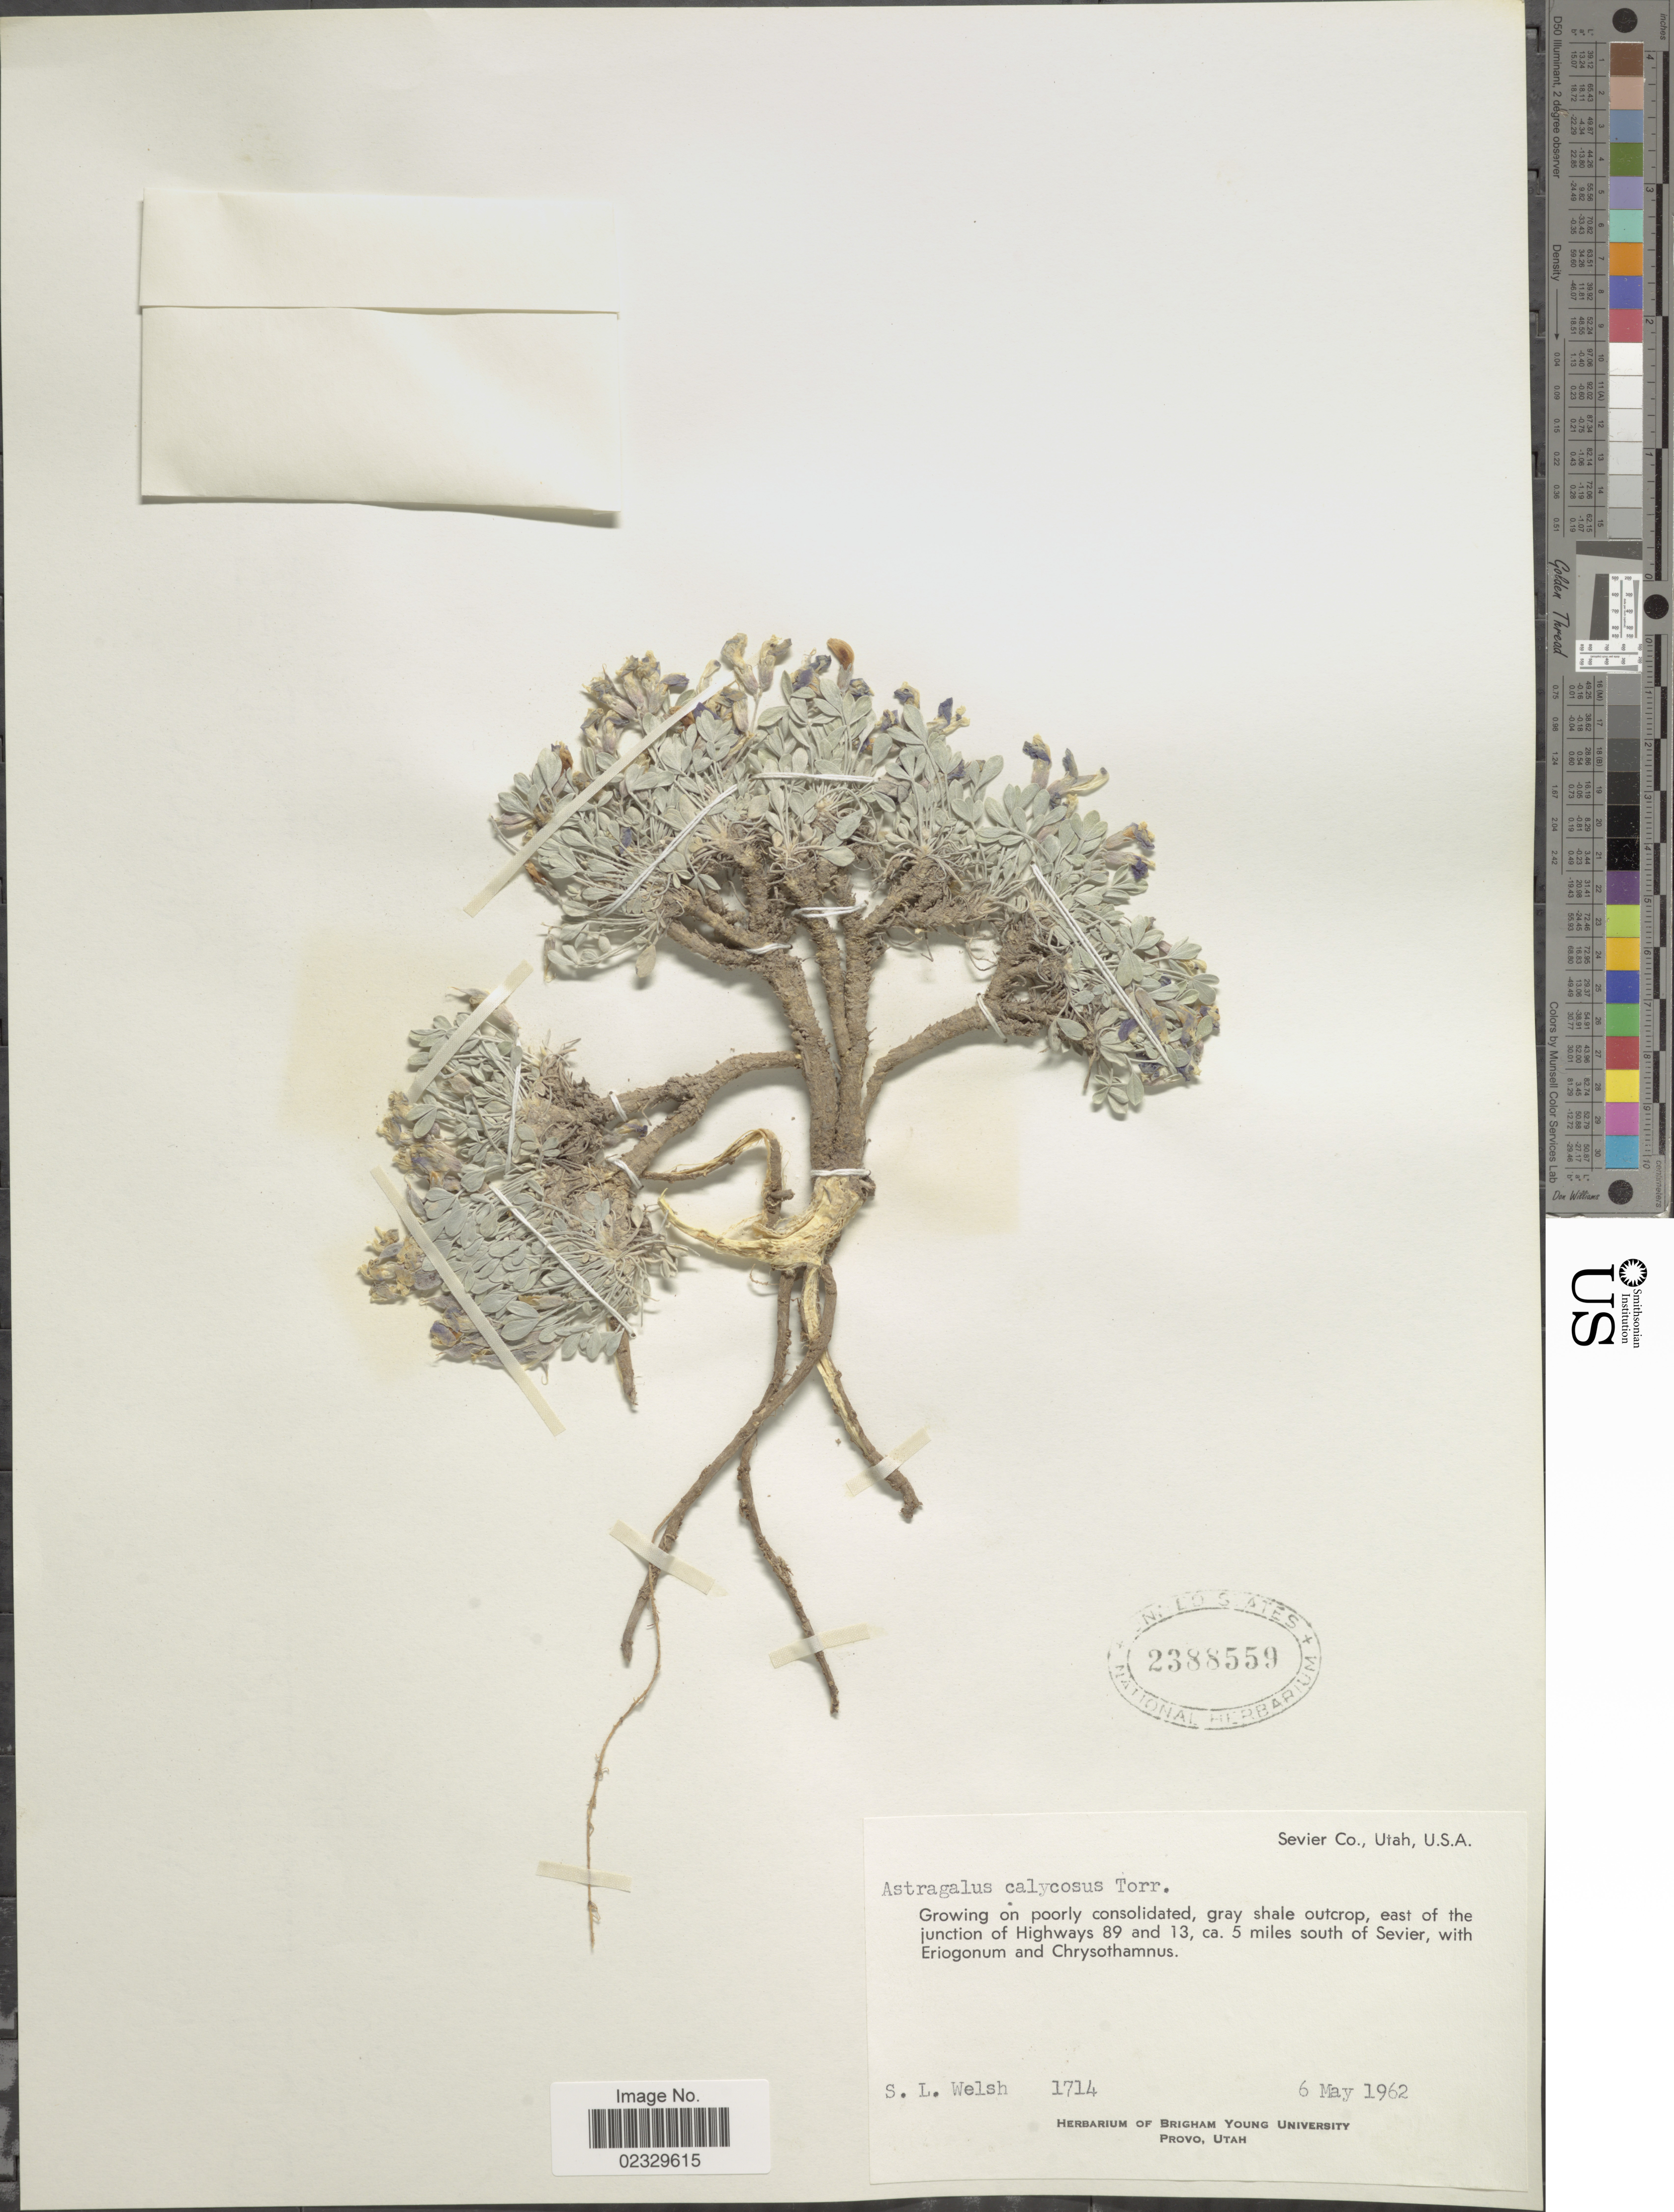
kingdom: Plantae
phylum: Tracheophyta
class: Magnoliopsida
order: Fabales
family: Fabaceae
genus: Astragalus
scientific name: Astragalus calycosus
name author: Torr. ex S. Watson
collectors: S. Welsh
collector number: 1714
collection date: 1962-05-06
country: United States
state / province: Utah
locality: Sevier Co., east of the junction of highways 89 and 13, ca. 5 miles south of Sevier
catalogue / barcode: US 2388559